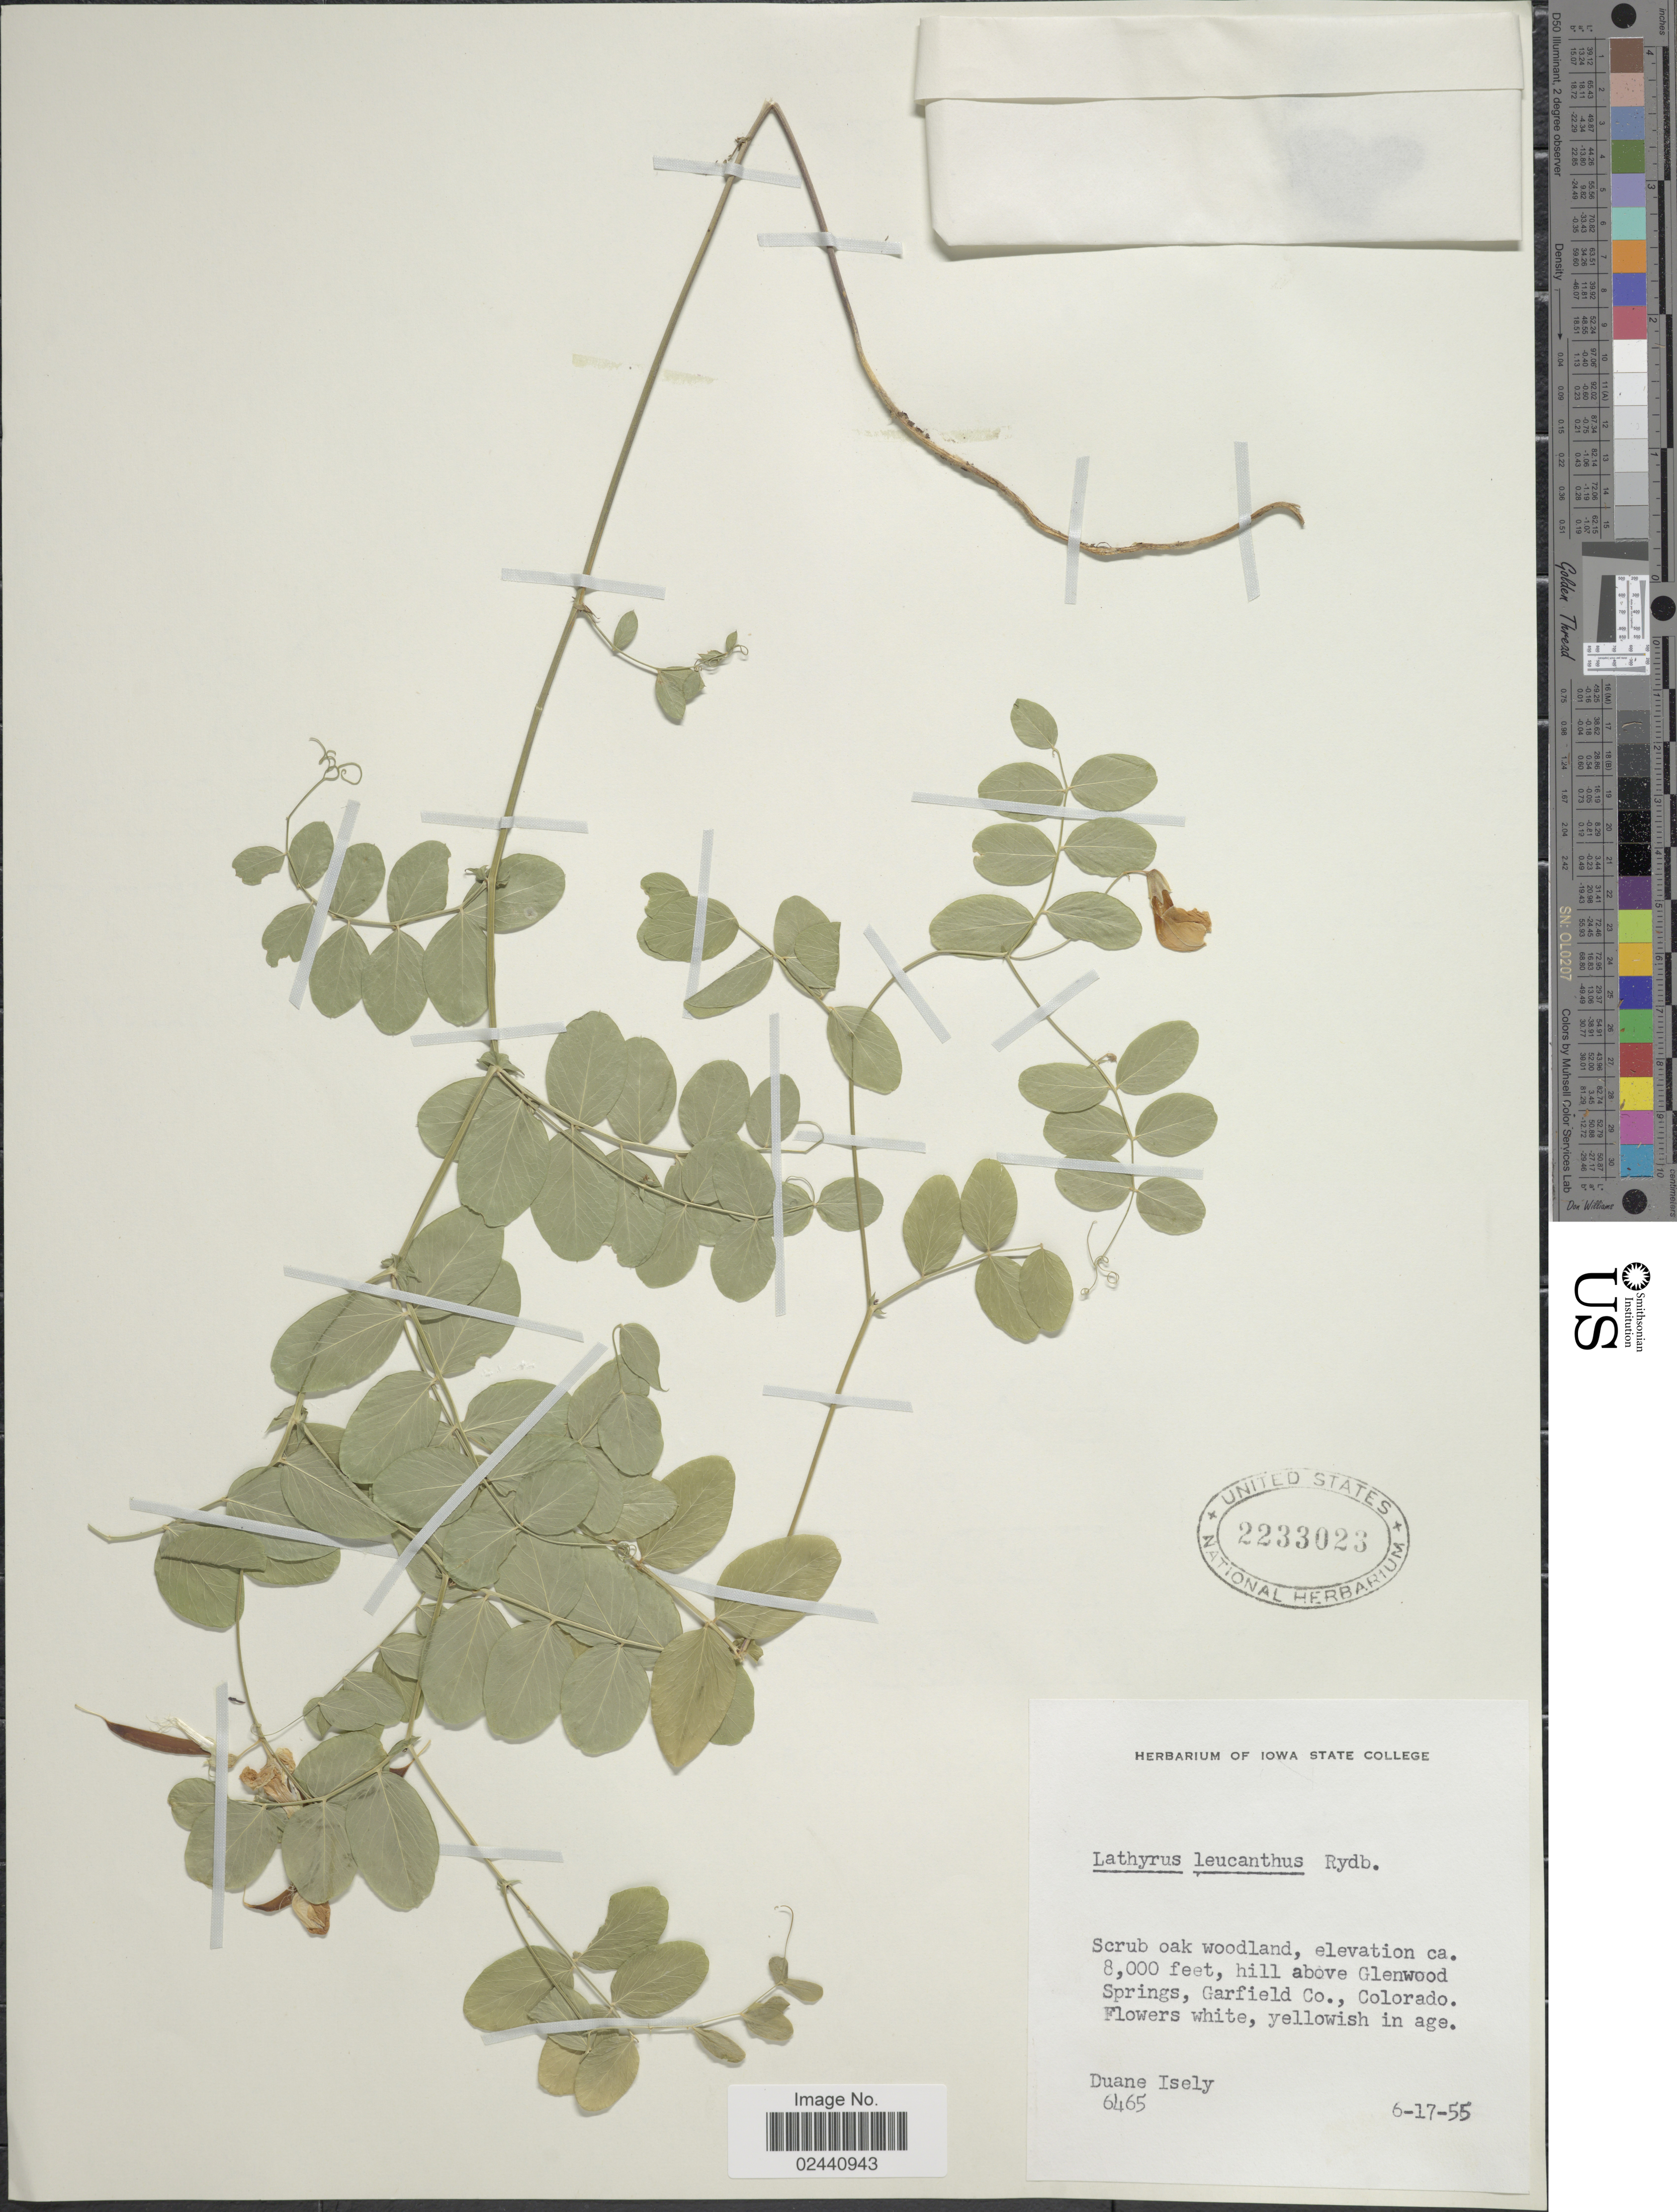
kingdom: Plantae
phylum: Tracheophyta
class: Magnoliopsida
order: Fabales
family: Fabaceae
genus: Lathyrus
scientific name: Lathyrus leucanthus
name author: Rydb.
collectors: D. Isley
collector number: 6465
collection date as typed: Transcribed d/m/y: 17/6/55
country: United States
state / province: Colorado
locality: Hill above Glenwood Springs, Garfield Co.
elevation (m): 2438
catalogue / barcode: US 2233023